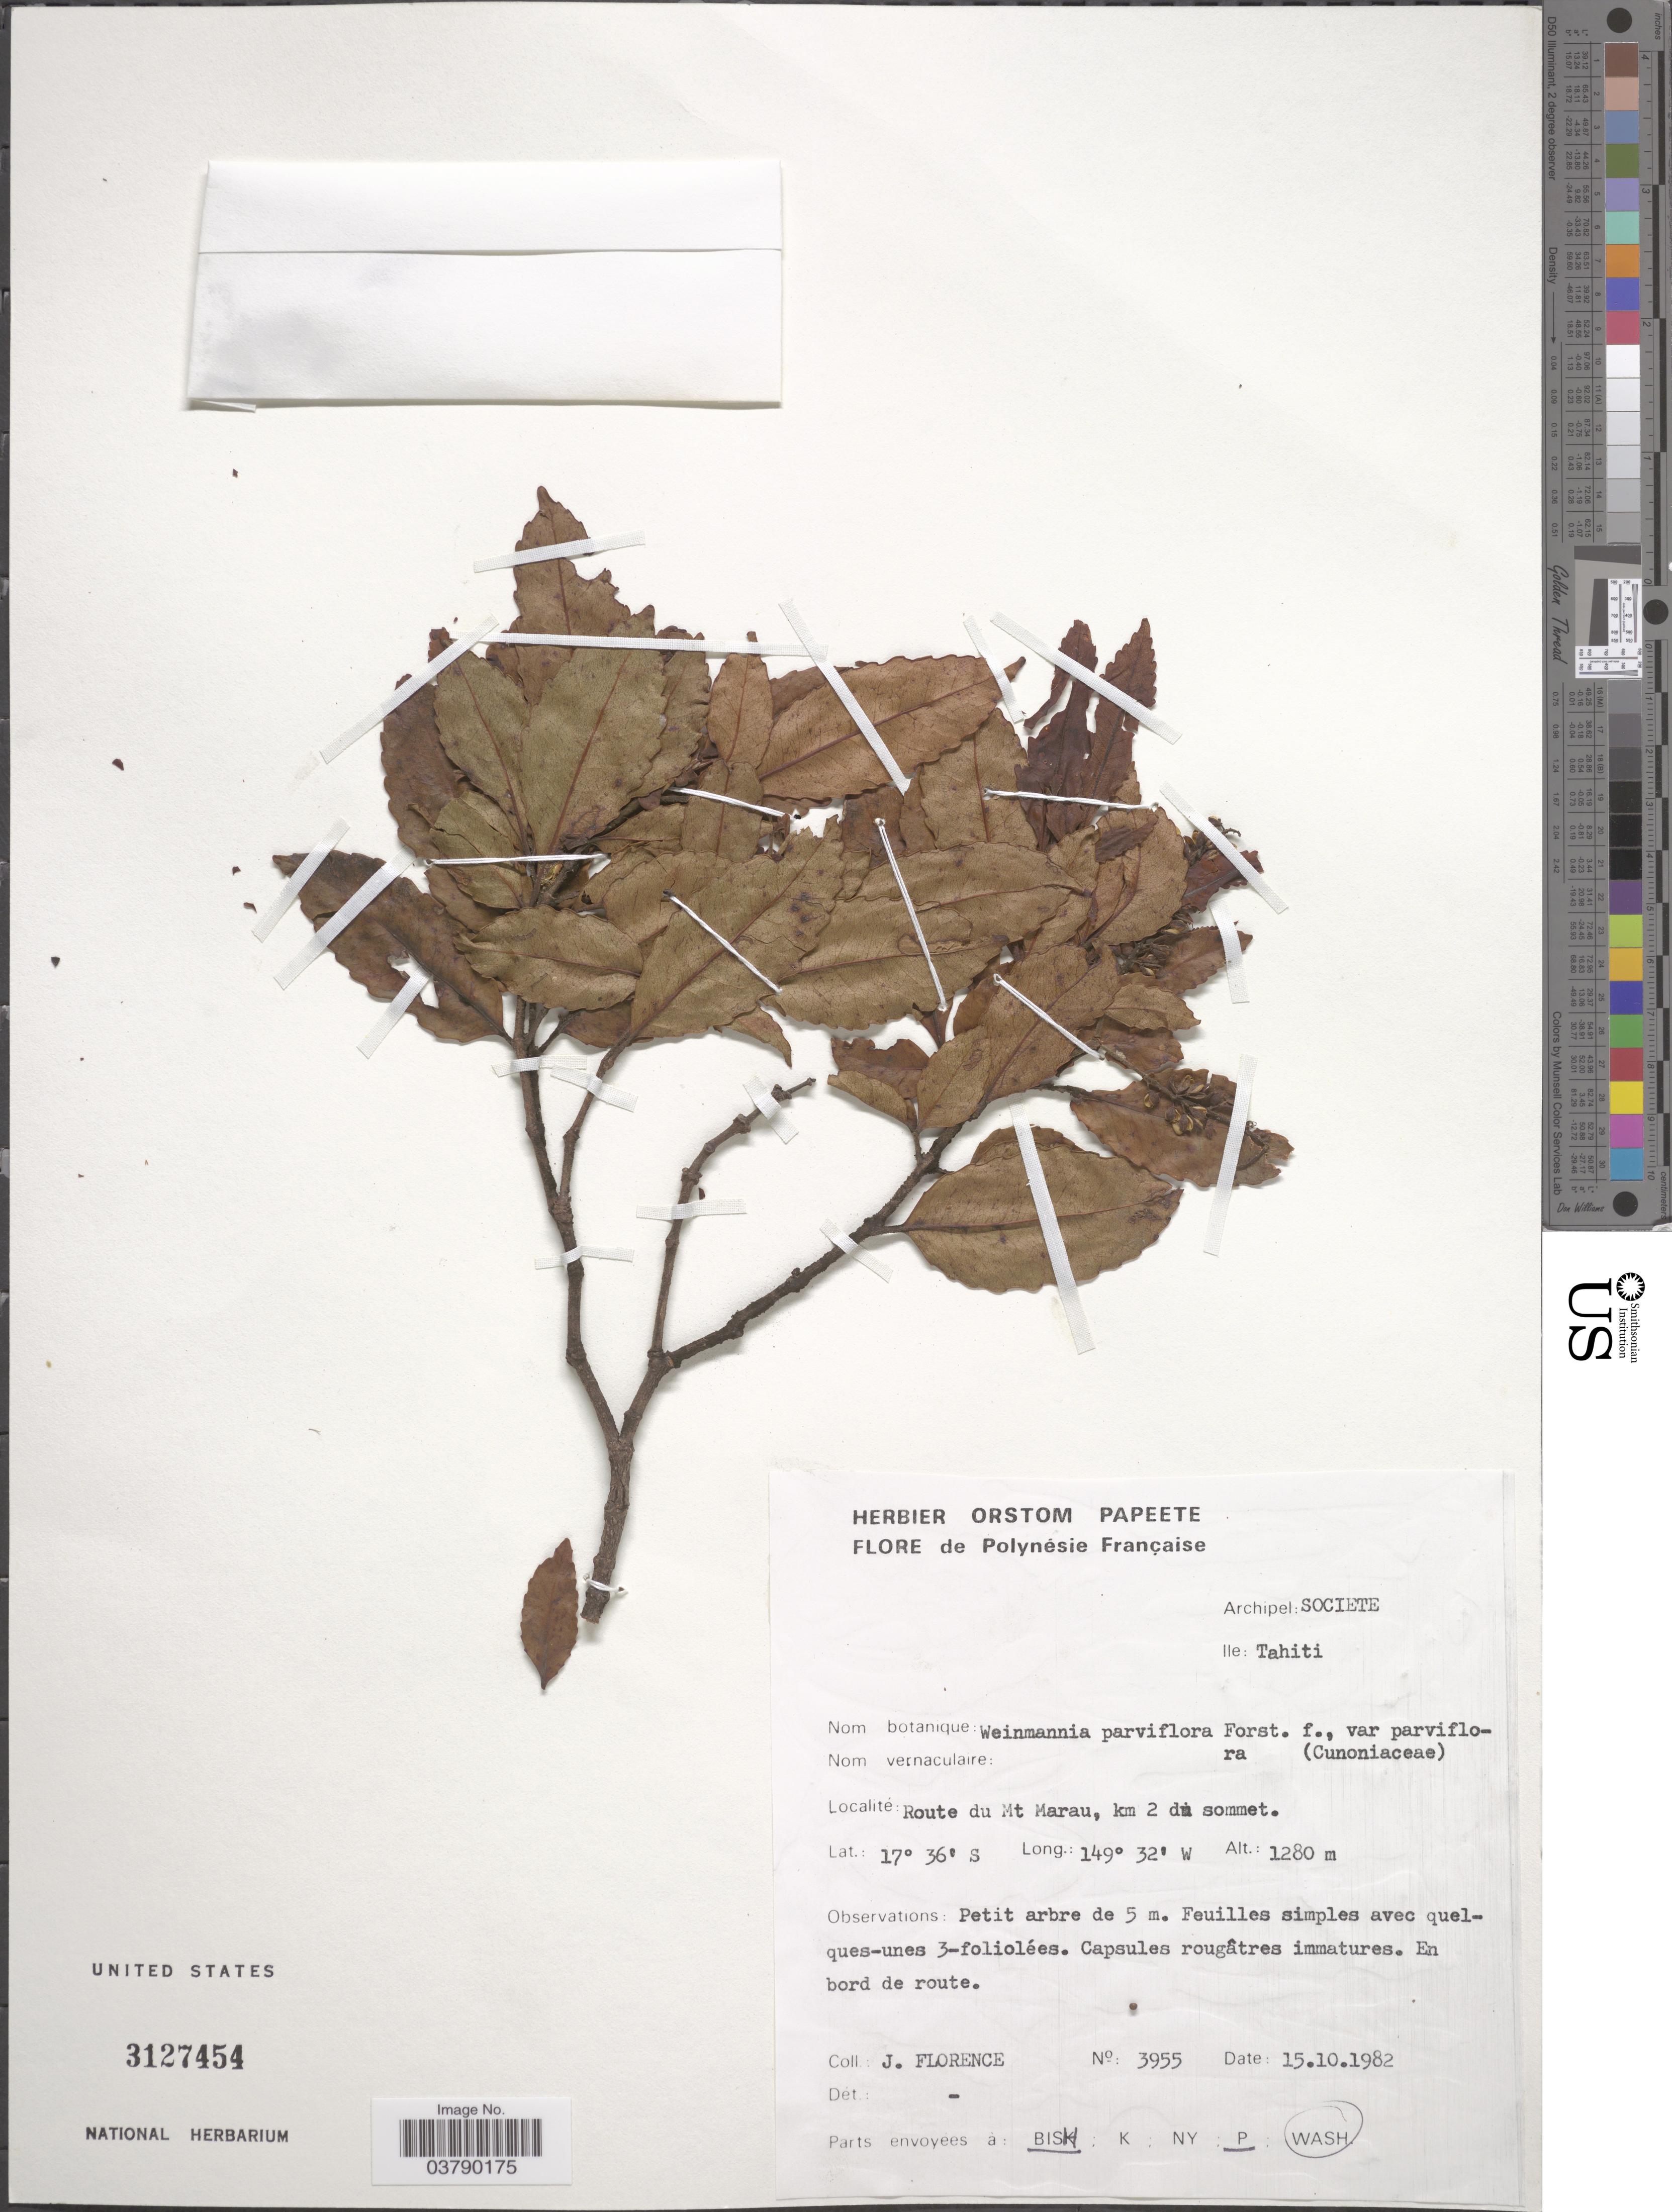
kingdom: Plantae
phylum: Tracheophyta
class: Magnoliopsida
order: Oxalidales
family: Cunoniaceae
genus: Pterophylla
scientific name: Pterophylla parviflora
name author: (G. Forst.) Pillon & H.C. Hopkins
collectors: J. Florence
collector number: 3955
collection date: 1982-10-15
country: French Polynesia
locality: Archipel: Societe, Ile: Tahiti. Route du Mt. Marau, km 2 du sommet.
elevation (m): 1280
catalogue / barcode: US 3127454